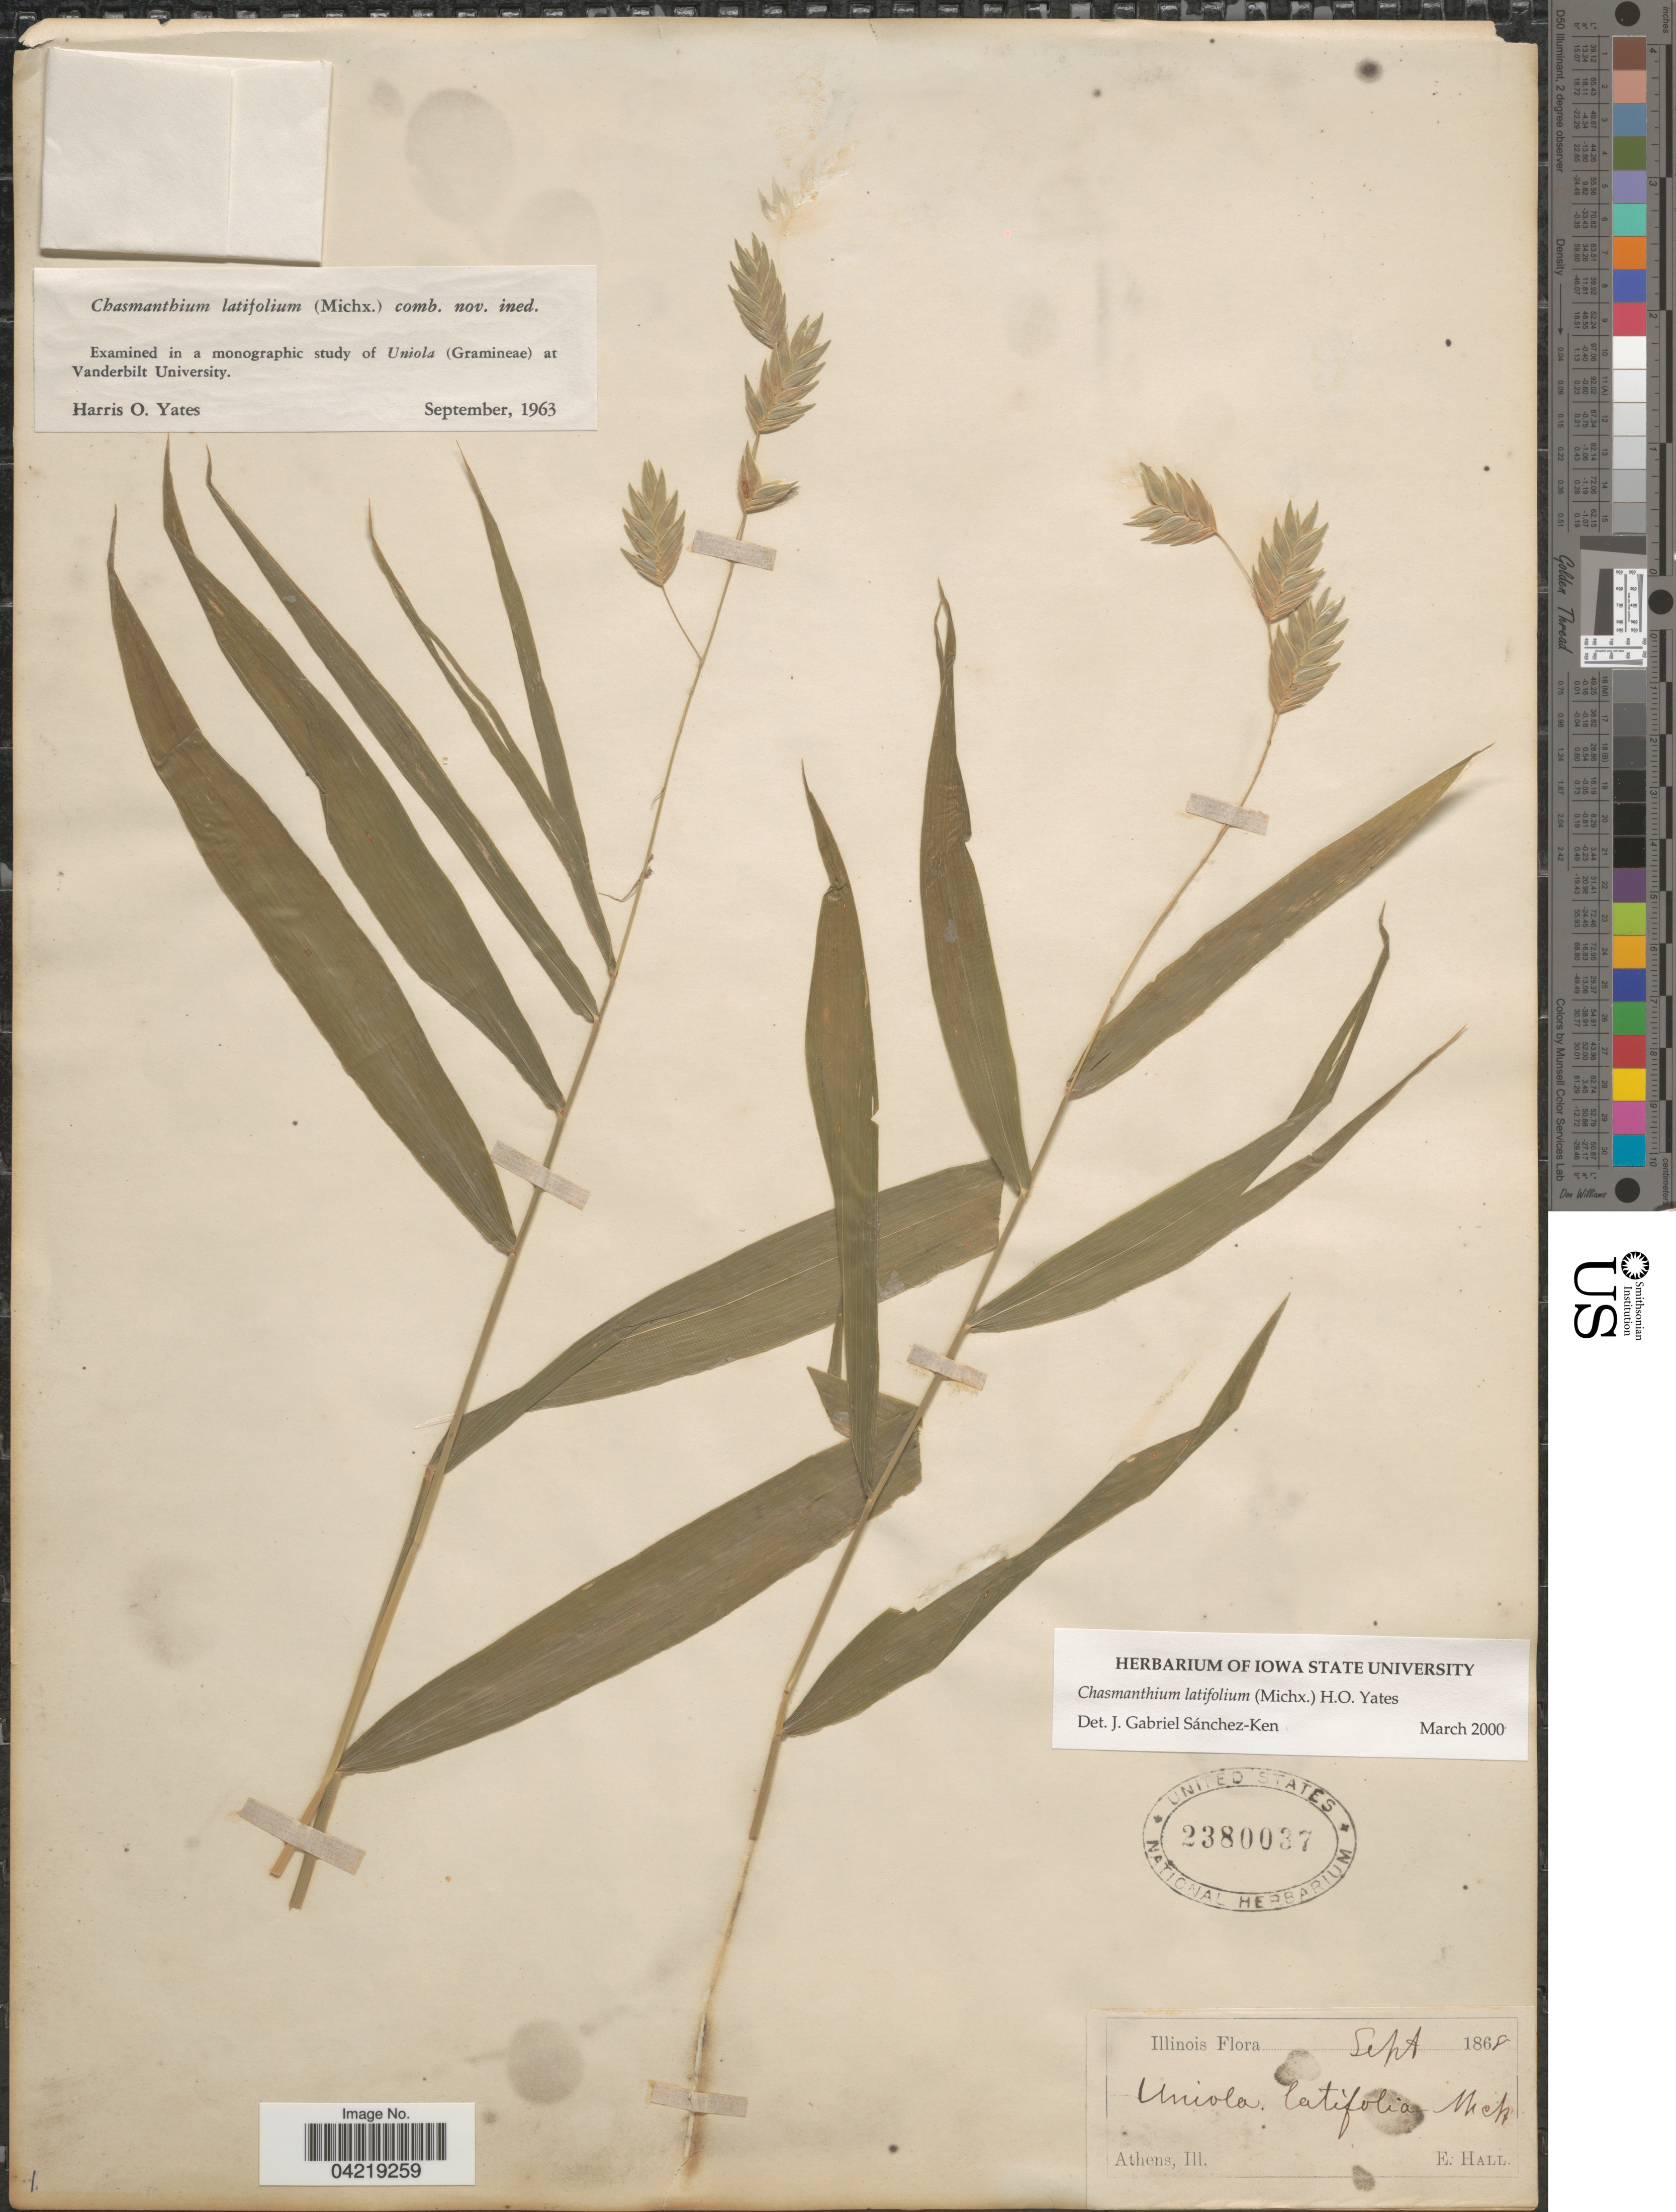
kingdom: Plantae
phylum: Tracheophyta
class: Liliopsida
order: Poales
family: Poaceae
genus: Chasmanthium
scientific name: Chasmanthium latifolium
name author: (Michx.) H.O. Yates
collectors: E. Hall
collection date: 1868-09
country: United States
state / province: Illinois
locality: Athens.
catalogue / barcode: US 2380037